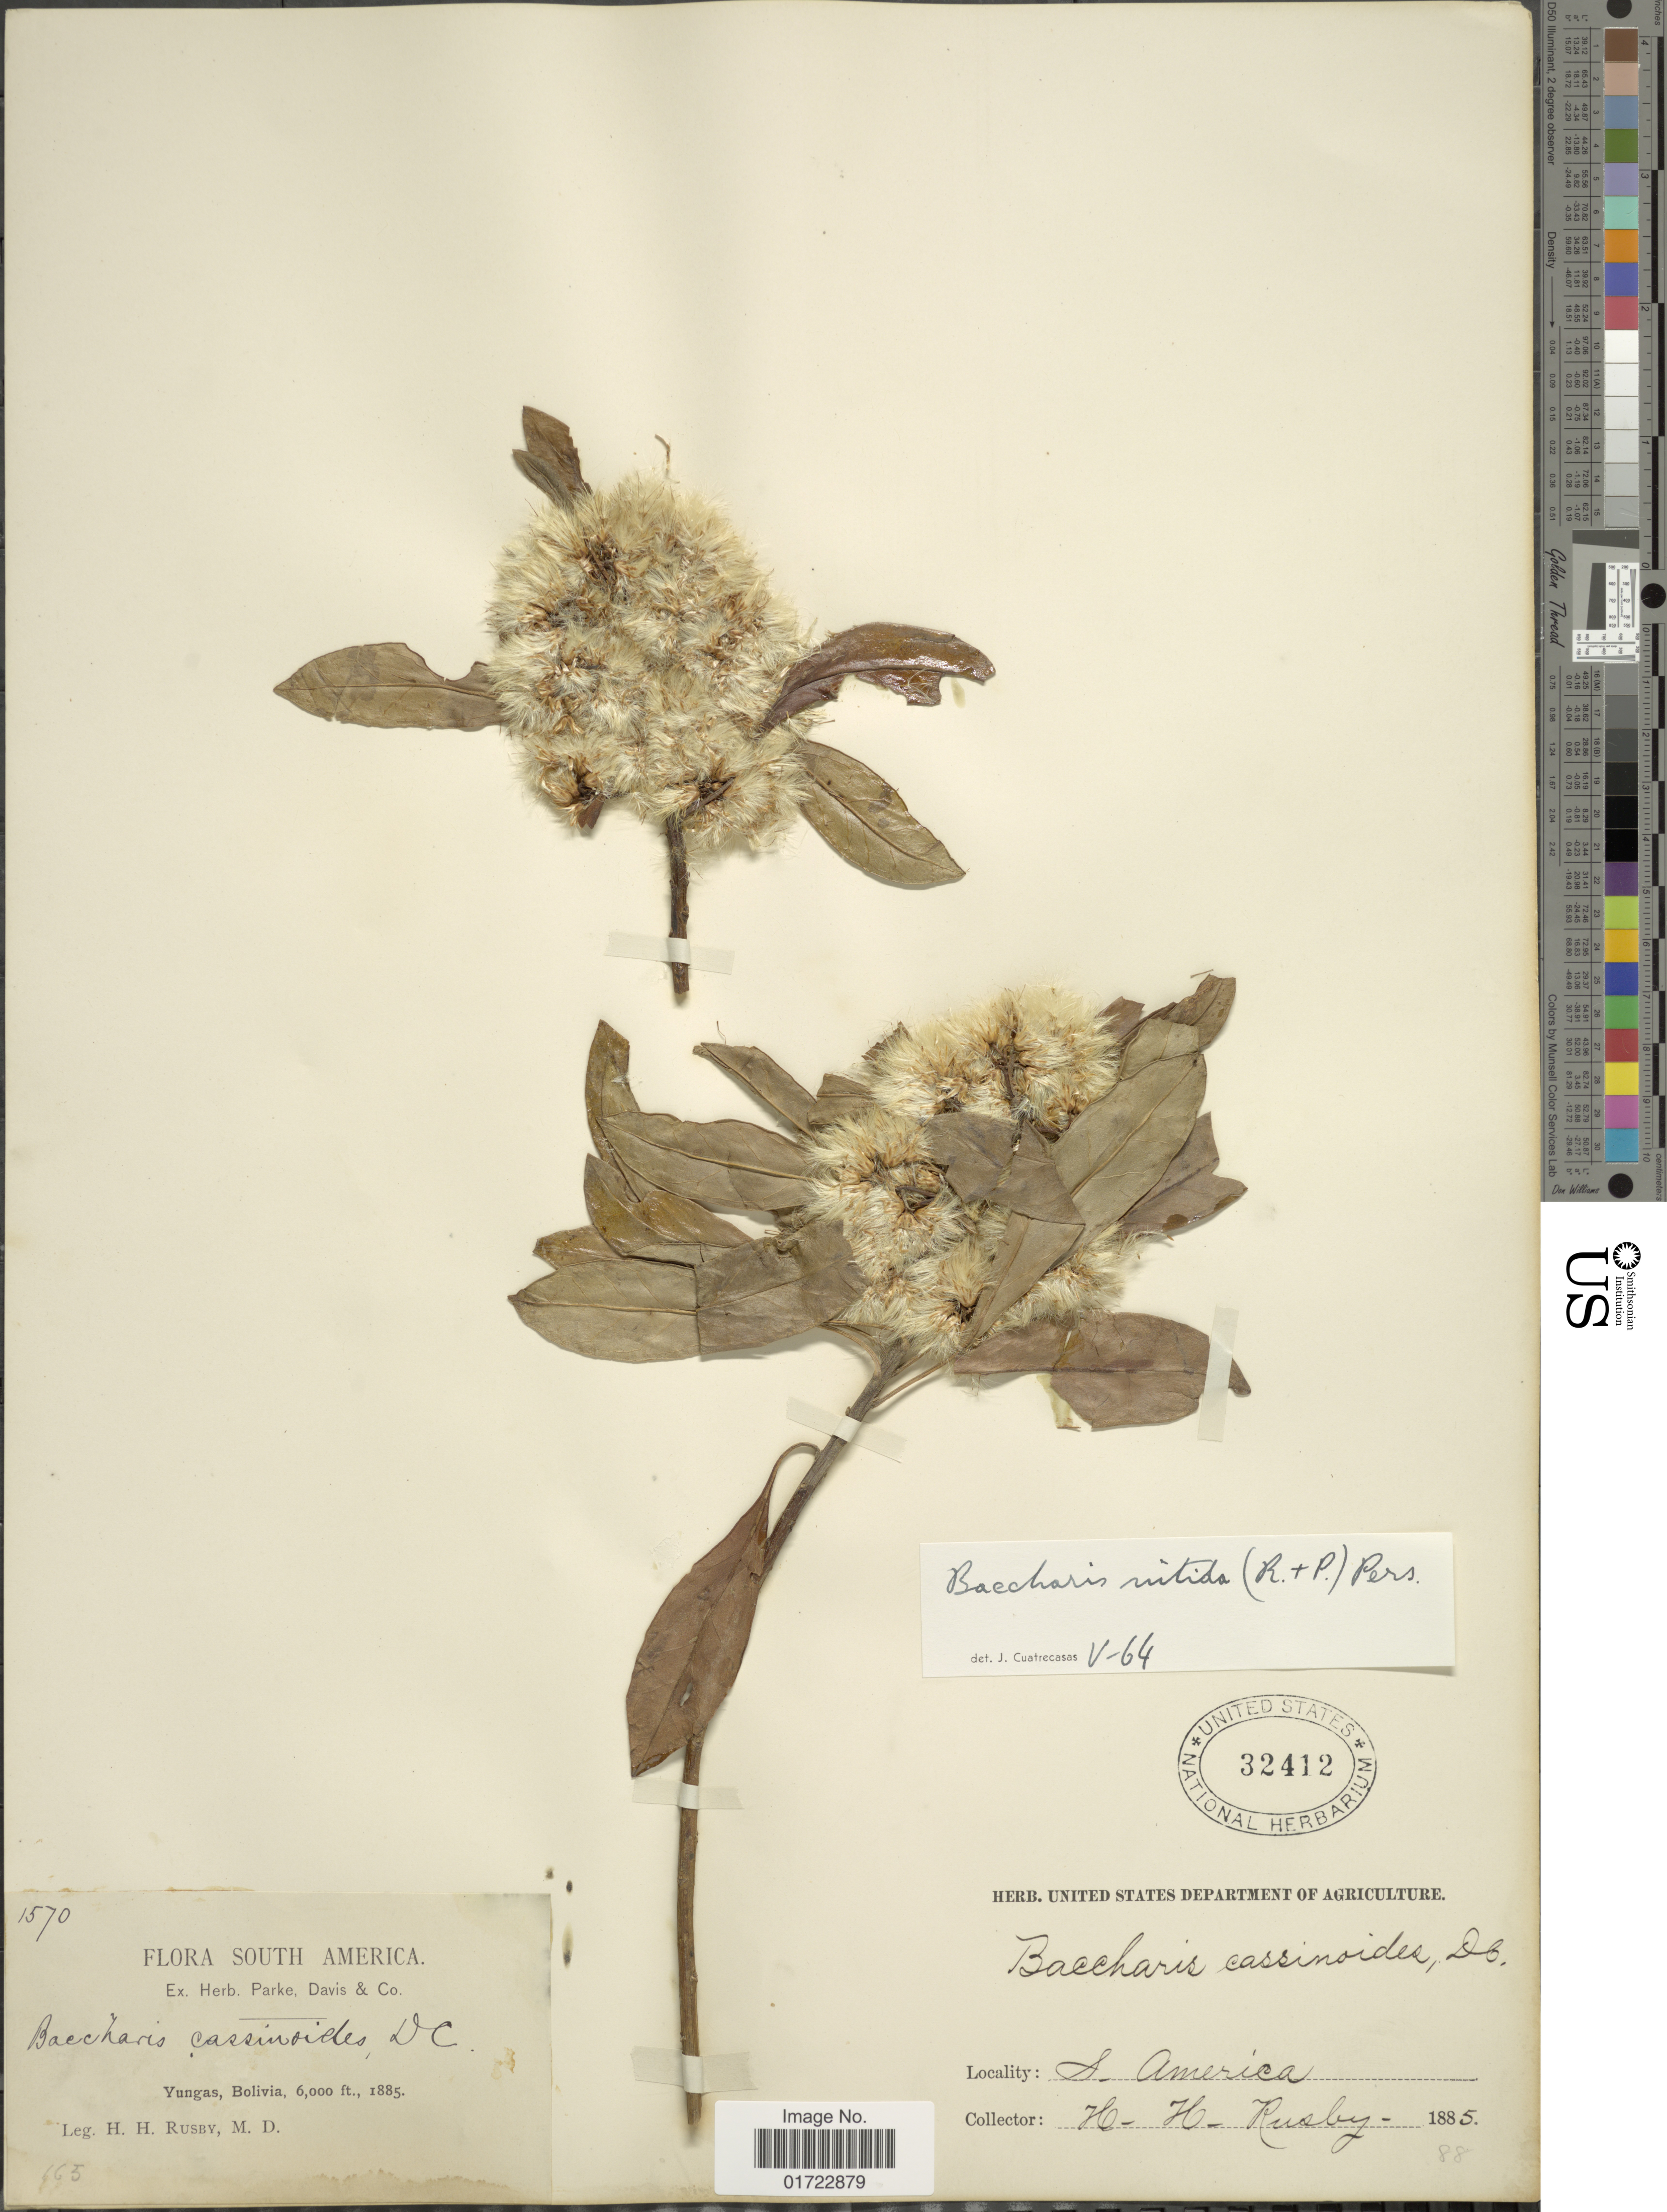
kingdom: Plantae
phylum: Tracheophyta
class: Magnoliopsida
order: Asterales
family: Asteraceae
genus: Baccharis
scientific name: Baccharis nitida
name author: (Ruiz & Pav.) Pers.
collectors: H. H. Rusby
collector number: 1570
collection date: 1885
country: Bolivia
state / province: La Paz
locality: Yungas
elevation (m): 1829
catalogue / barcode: US 32412